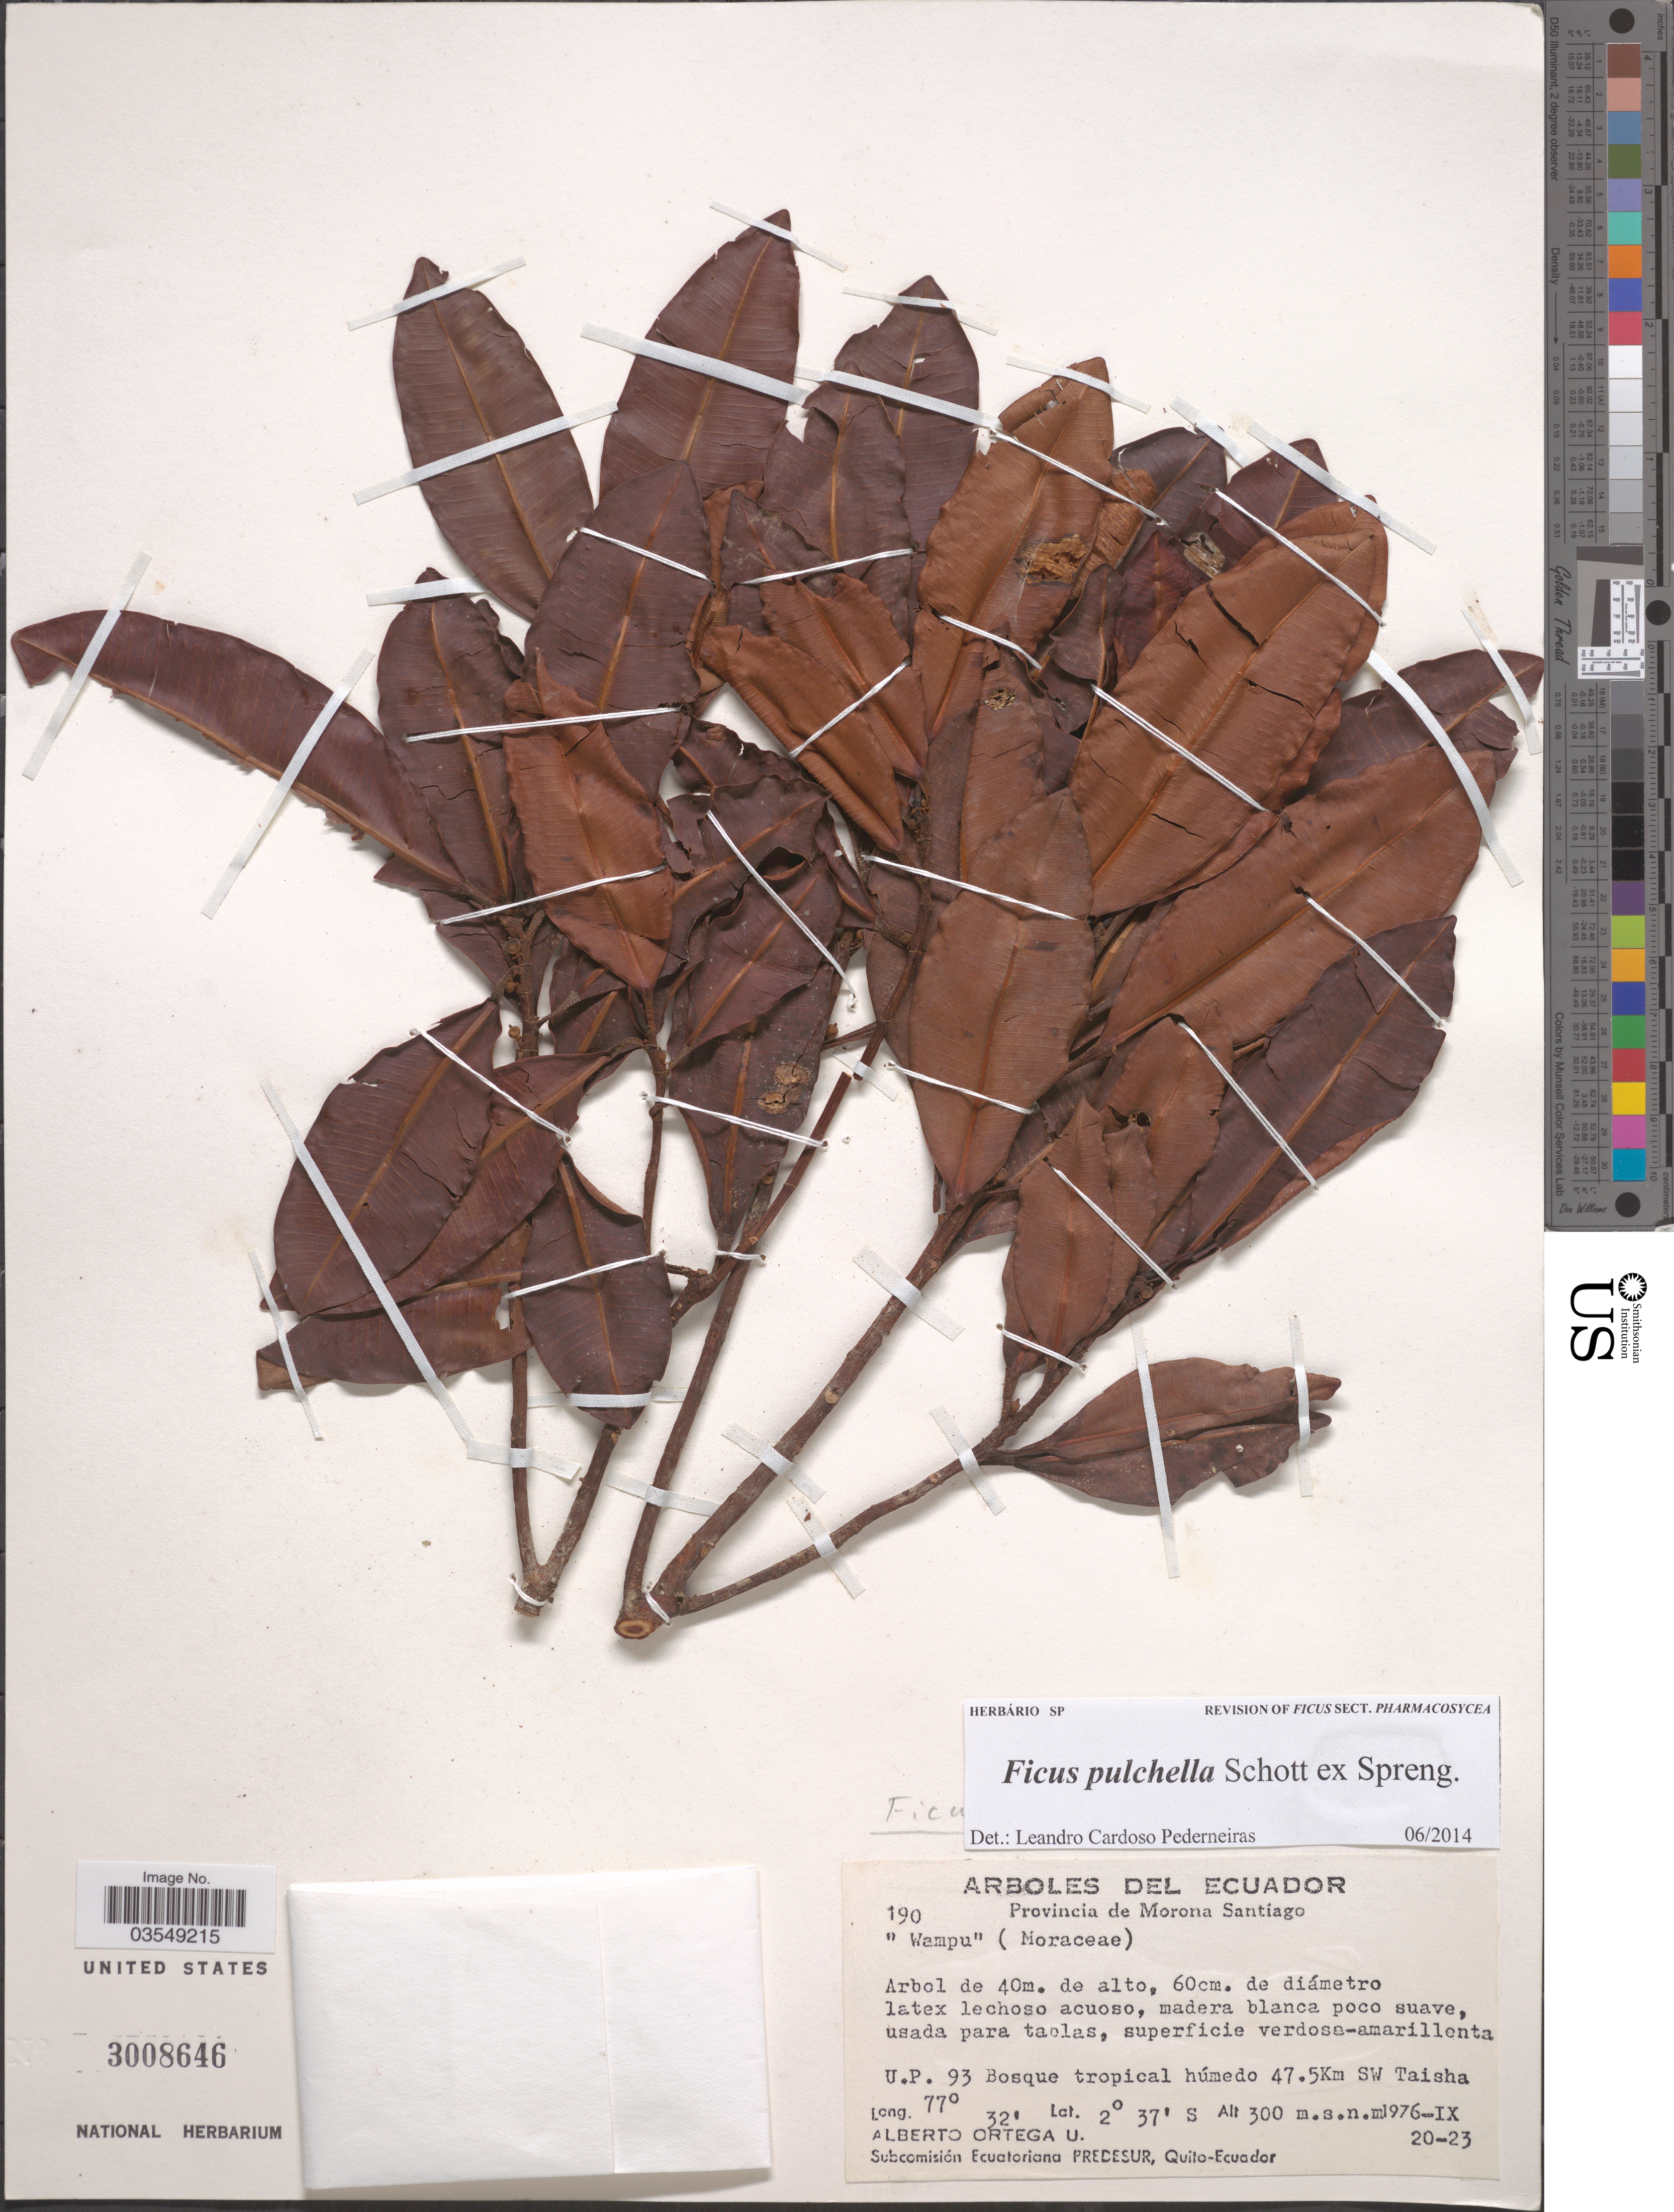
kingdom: Plantae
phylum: Tracheophyta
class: Magnoliopsida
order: Rosales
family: Moraceae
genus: Ficus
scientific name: Ficus pulchella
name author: Schott ex Spreng.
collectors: A. T. Ortega U.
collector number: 190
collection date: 1976-09-20/1976-09-23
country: Ecuador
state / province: Morona-Santiago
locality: U.P. 93 Bosque tropical húmedo 47.5Km SW Taisha.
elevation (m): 300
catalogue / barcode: US 3008646